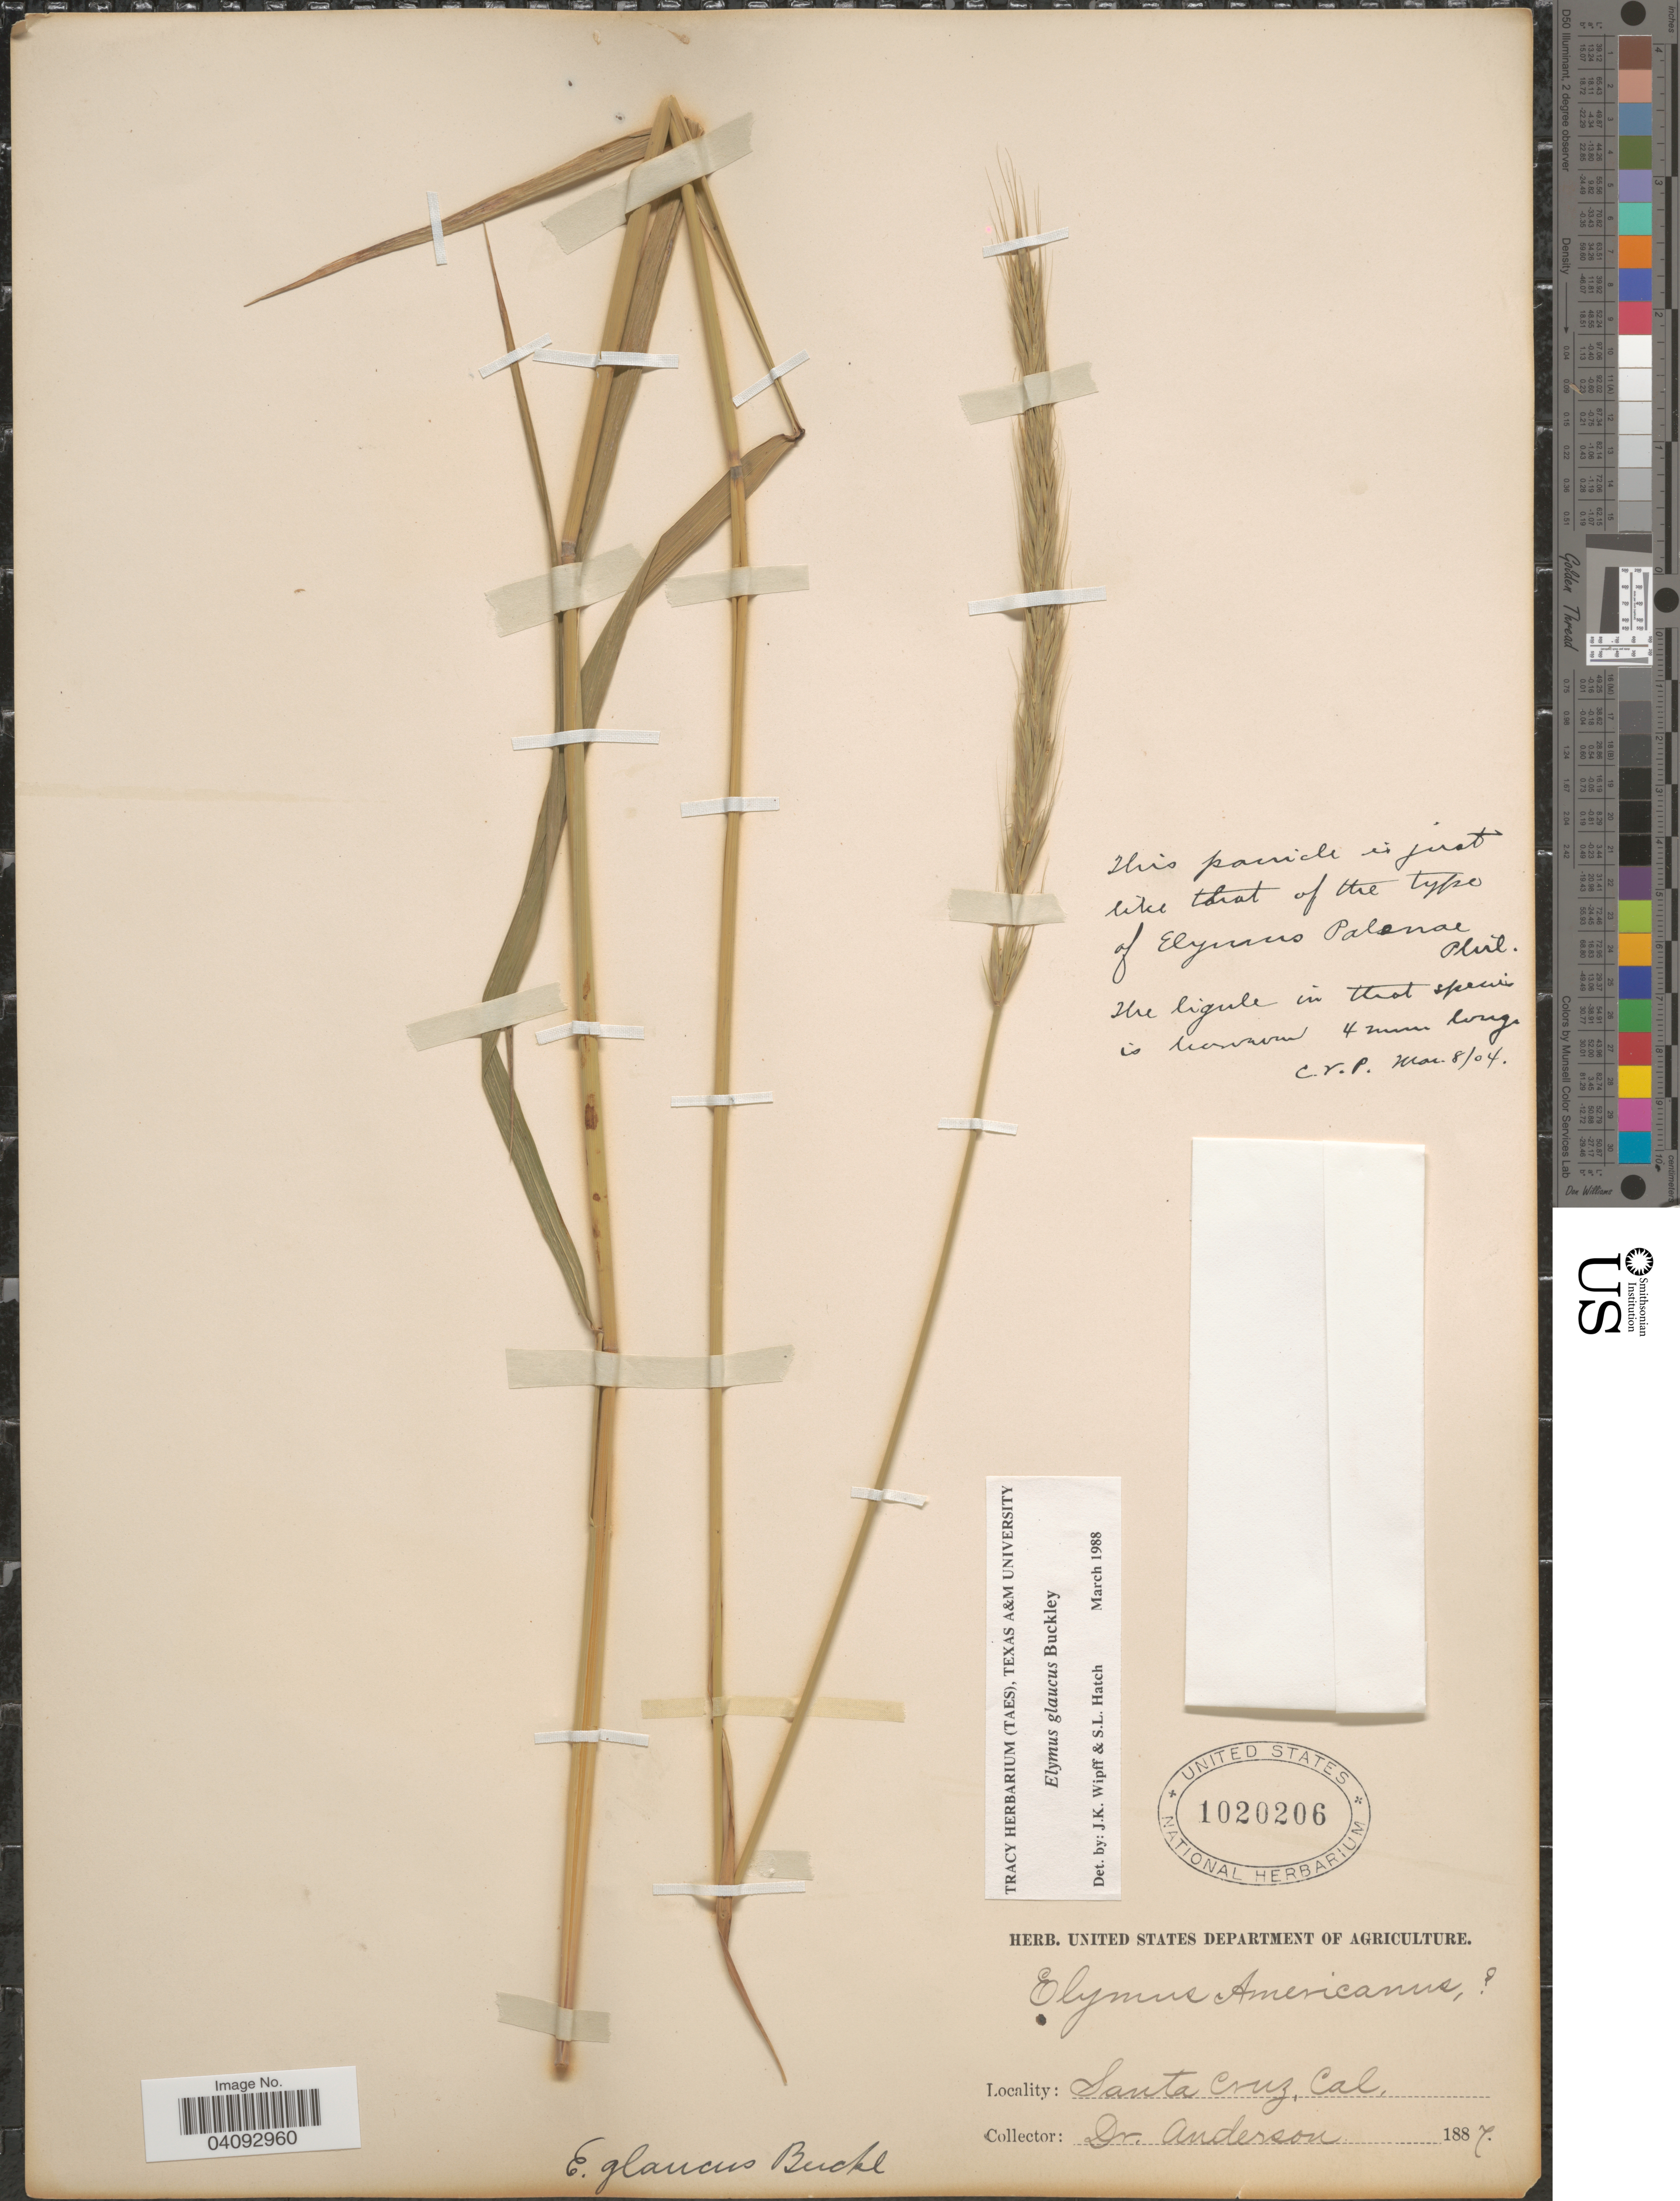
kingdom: Plantae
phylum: Tracheophyta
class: Liliopsida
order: Poales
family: Poaceae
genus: Elymus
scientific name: Elymus glaucus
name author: Buckley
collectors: -. Anderson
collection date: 1887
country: United States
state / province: California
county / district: Santa Cruz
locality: Santa Cruz.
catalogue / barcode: US 1020206